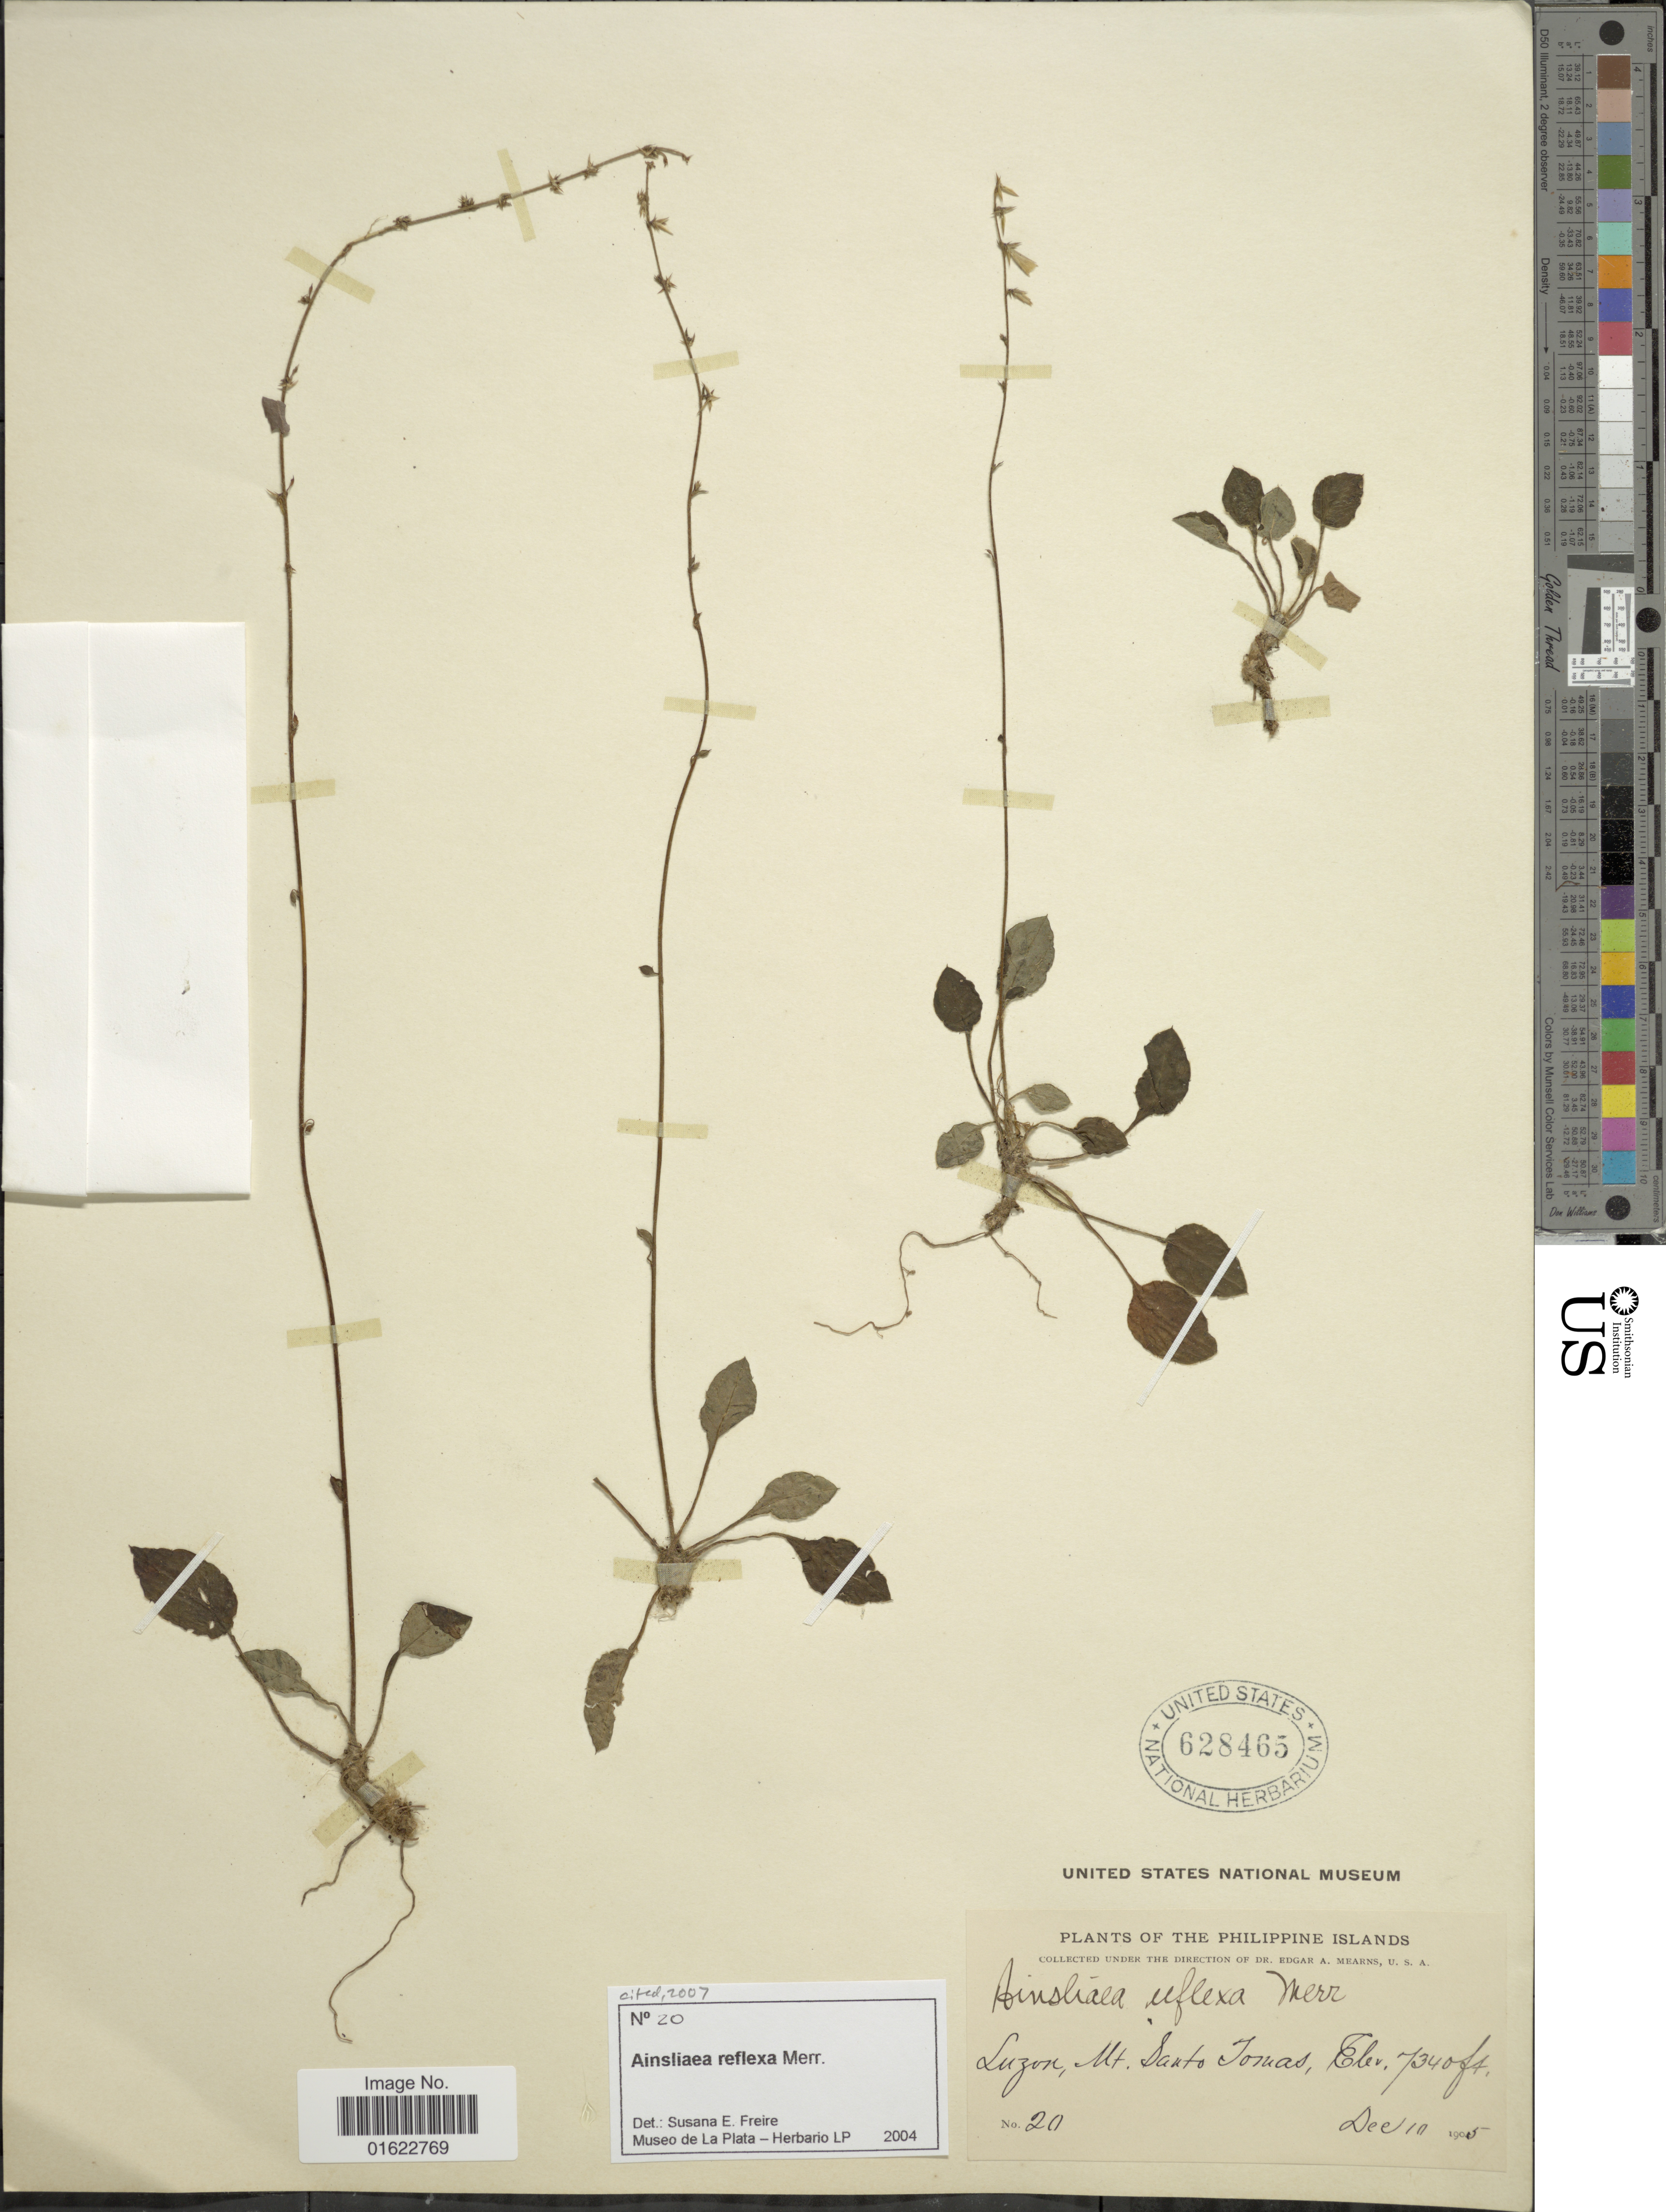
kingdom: Plantae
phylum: Tracheophyta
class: Magnoliopsida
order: Asterales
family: Asteraceae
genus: Ainsliaea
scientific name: Ainsliaea reflexa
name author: Merr.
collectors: E. A. Mearns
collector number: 20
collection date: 1905-12-10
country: Philippines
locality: Philippine Islands, Luzon, Mt. Santo Tomas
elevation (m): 2237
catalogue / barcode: US 628465